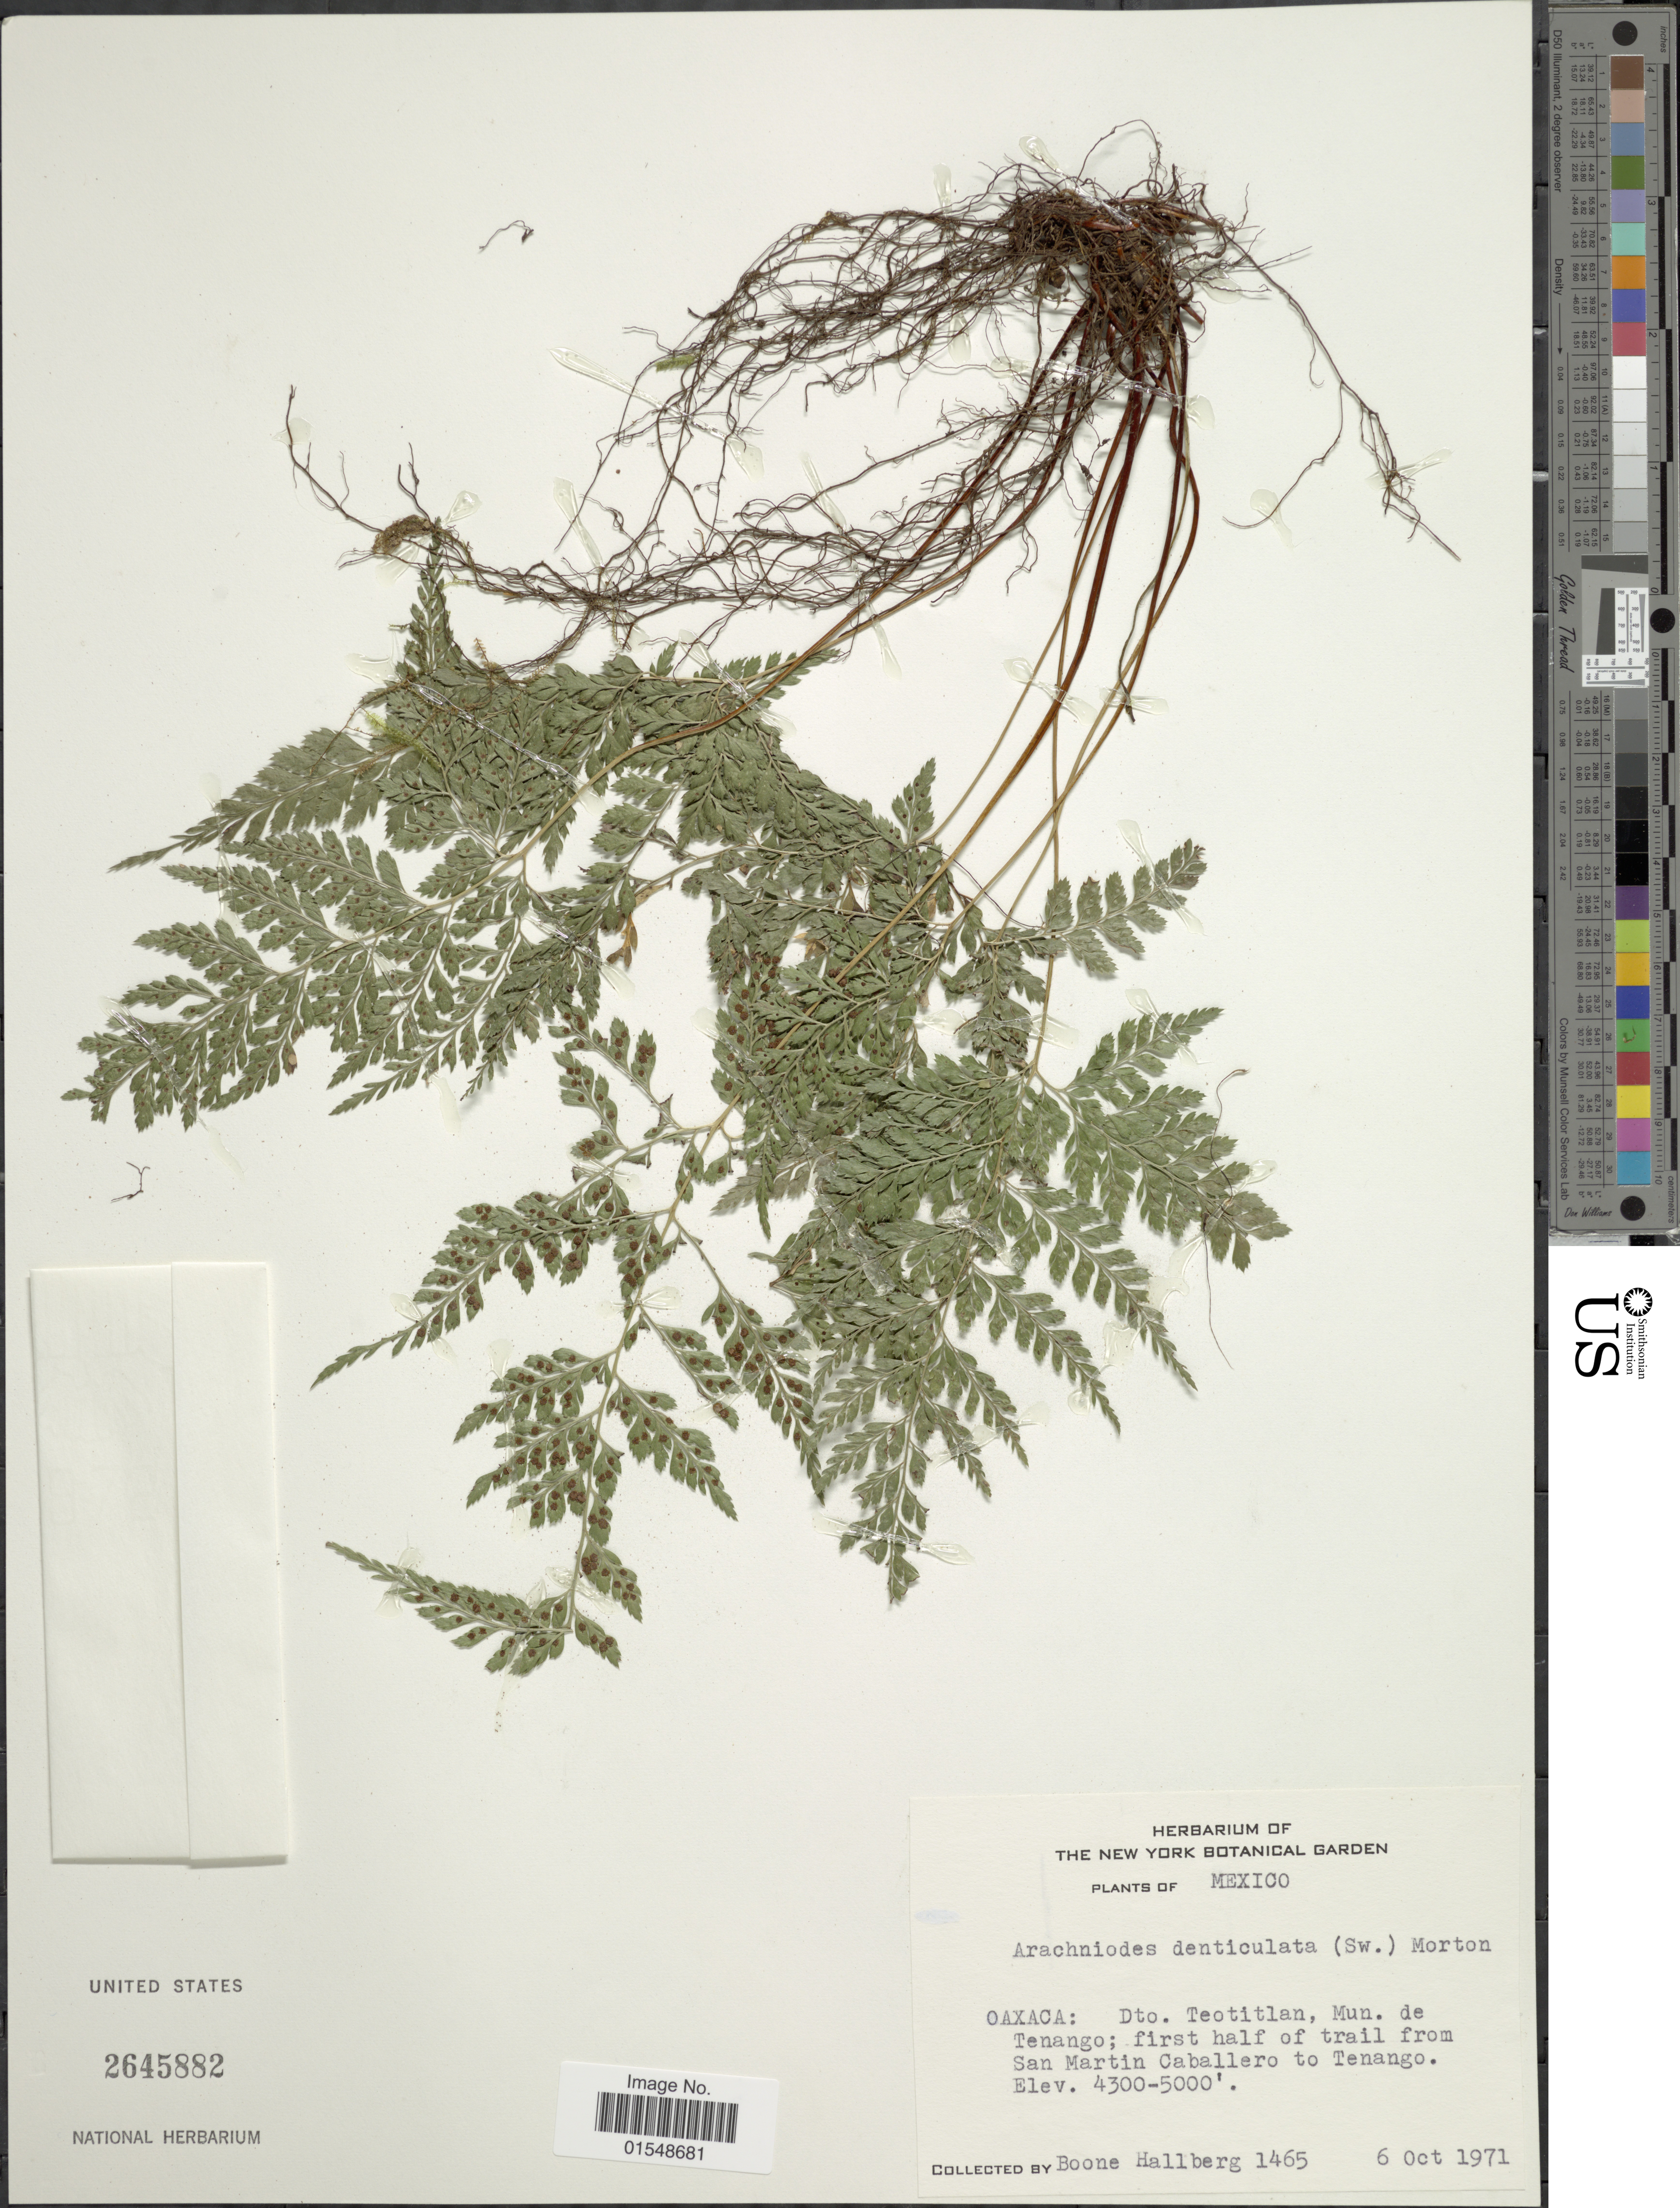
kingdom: Plantae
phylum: Tracheophyta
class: Polypodiopsida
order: Polypodiales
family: Dryopteridaceae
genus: Arachniodes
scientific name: Arachniodes denticulata var. jucunda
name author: (Fée) Lellinger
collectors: B. Hallberg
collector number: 1465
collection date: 1971-10-06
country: Mexico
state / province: Oaxaca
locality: Dto. Teotitlan, Mun. de Tenango; first half of trail from San Martin Caballero to Tenango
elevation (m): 1311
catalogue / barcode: US 2645882